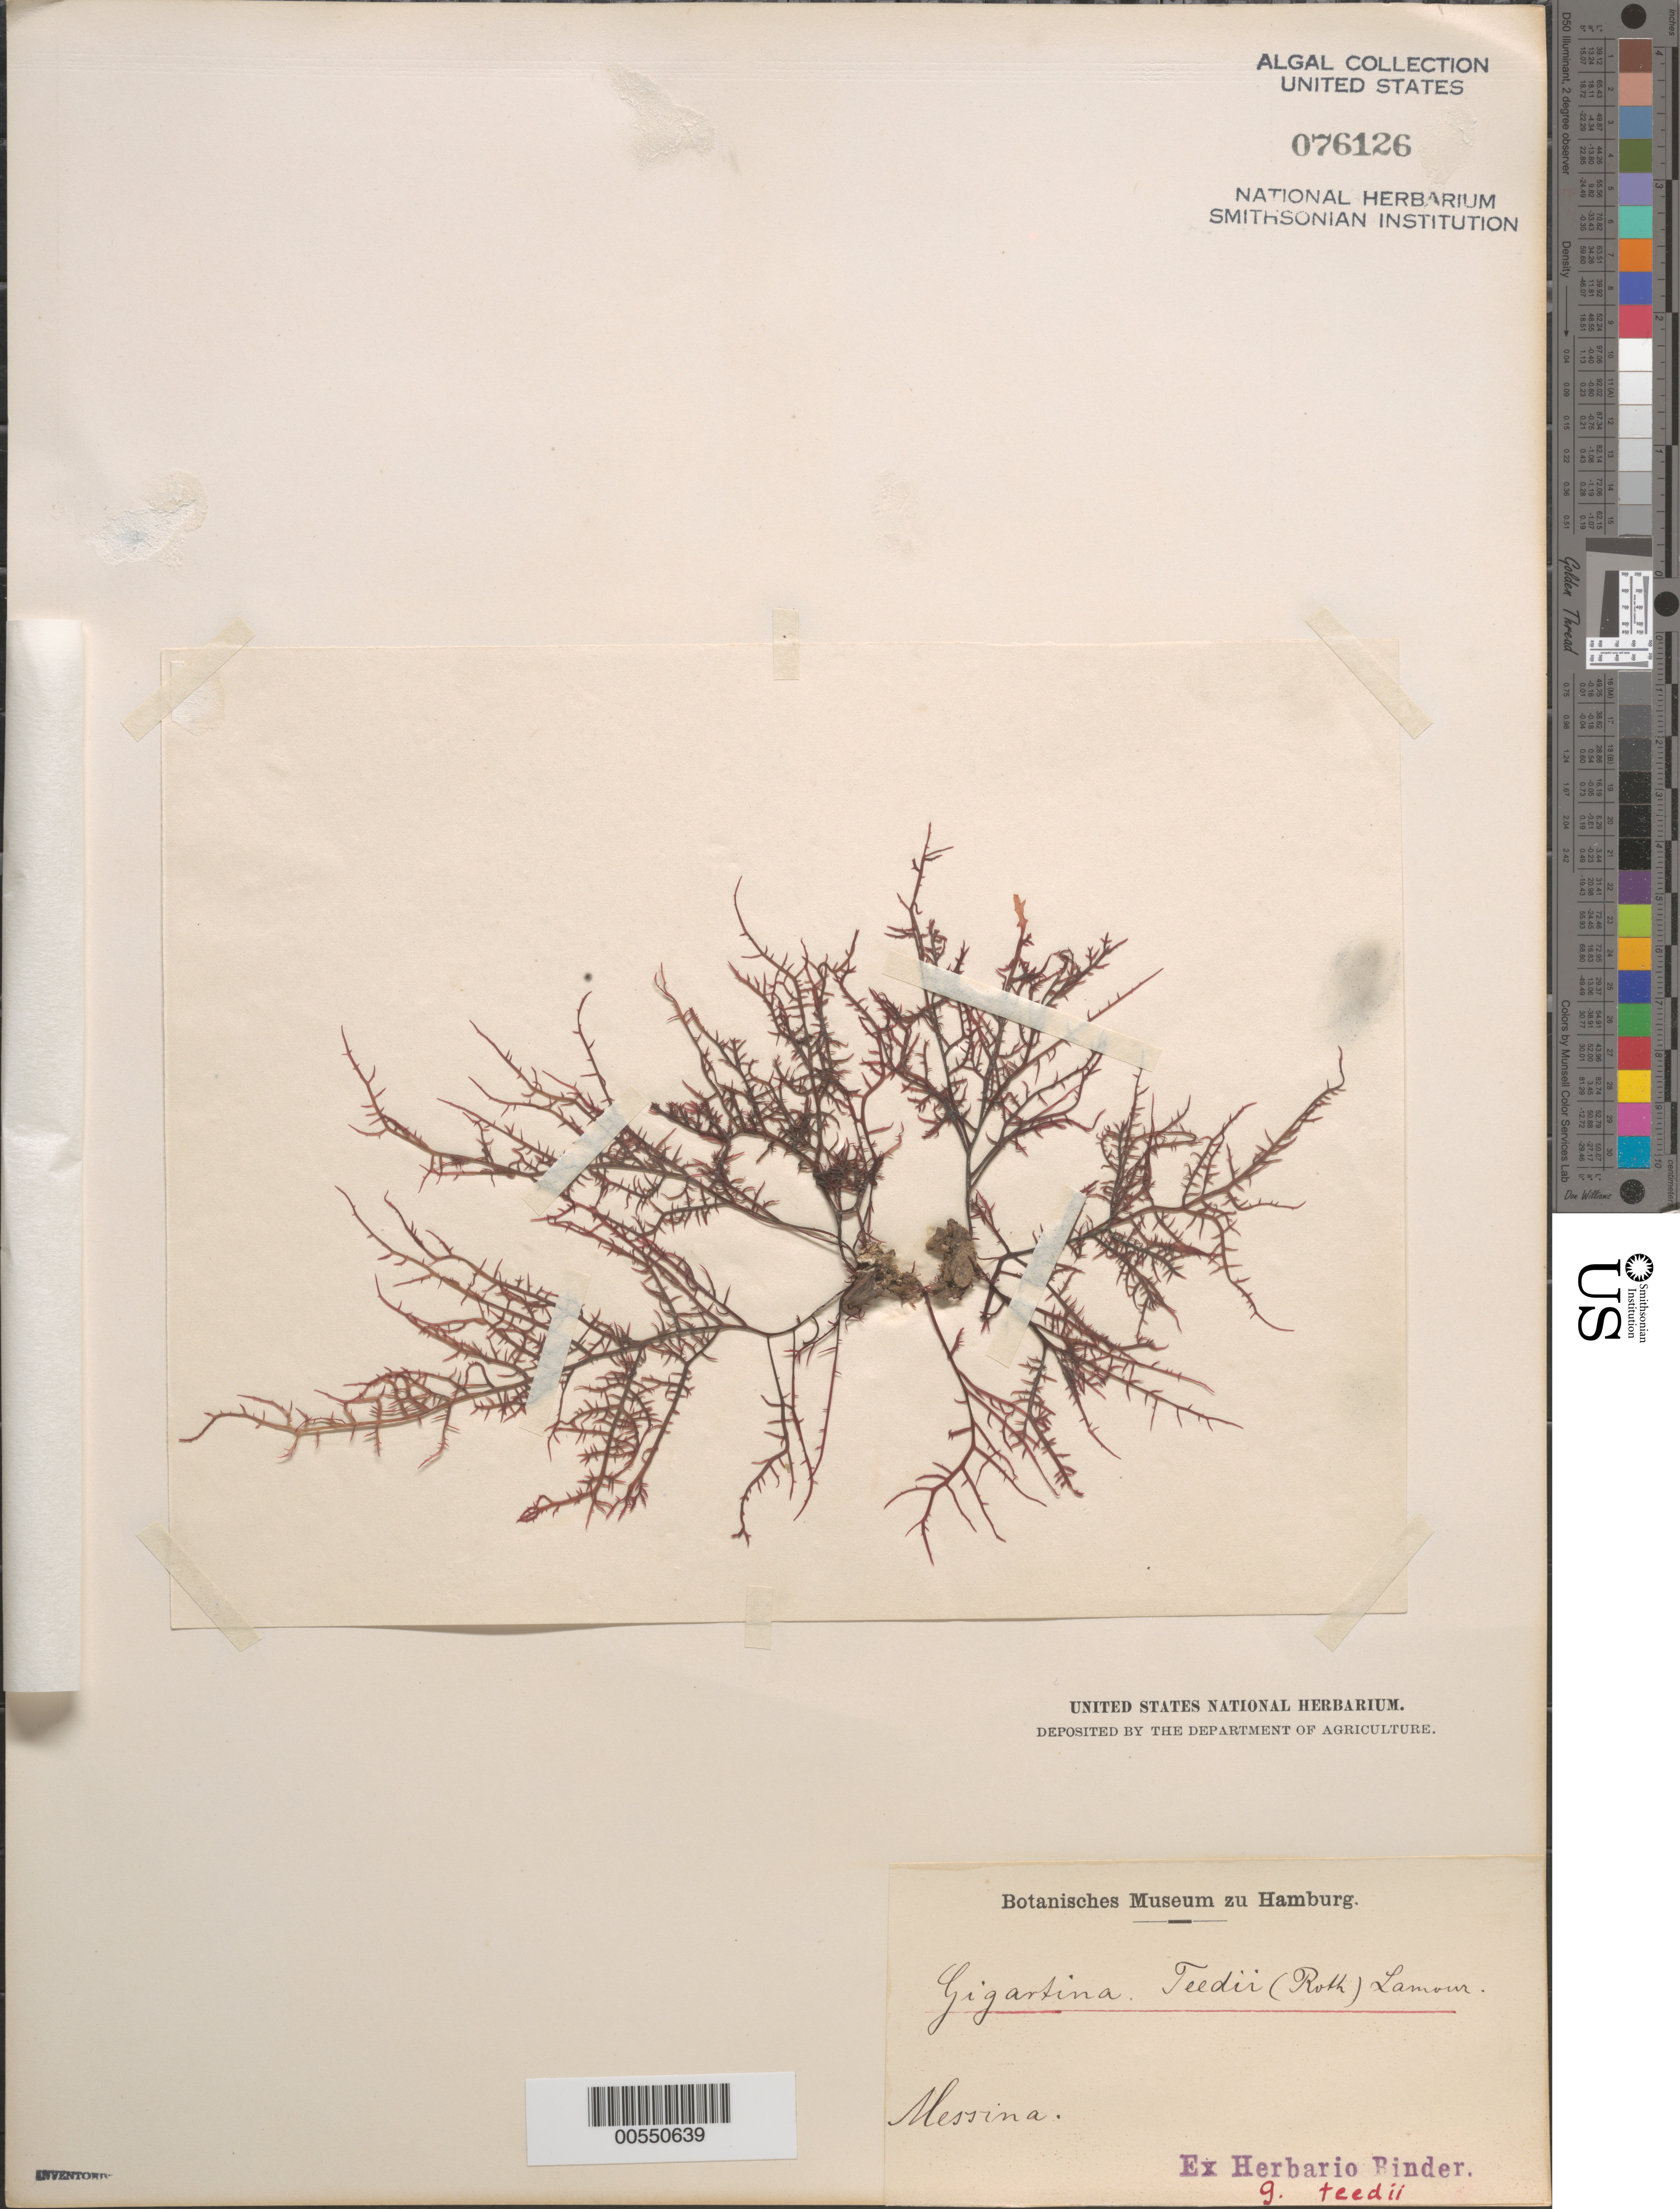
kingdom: Plantae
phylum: Rhodophyta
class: Florideophyceae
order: Gigartinales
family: Gigartinaceae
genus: Chondracanthus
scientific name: Chondracanthus teedei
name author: (Mert. in Roth) Kütz.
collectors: F. Binder (herbarium)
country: Italy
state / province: Siciliana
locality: Messina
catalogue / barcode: US 76126